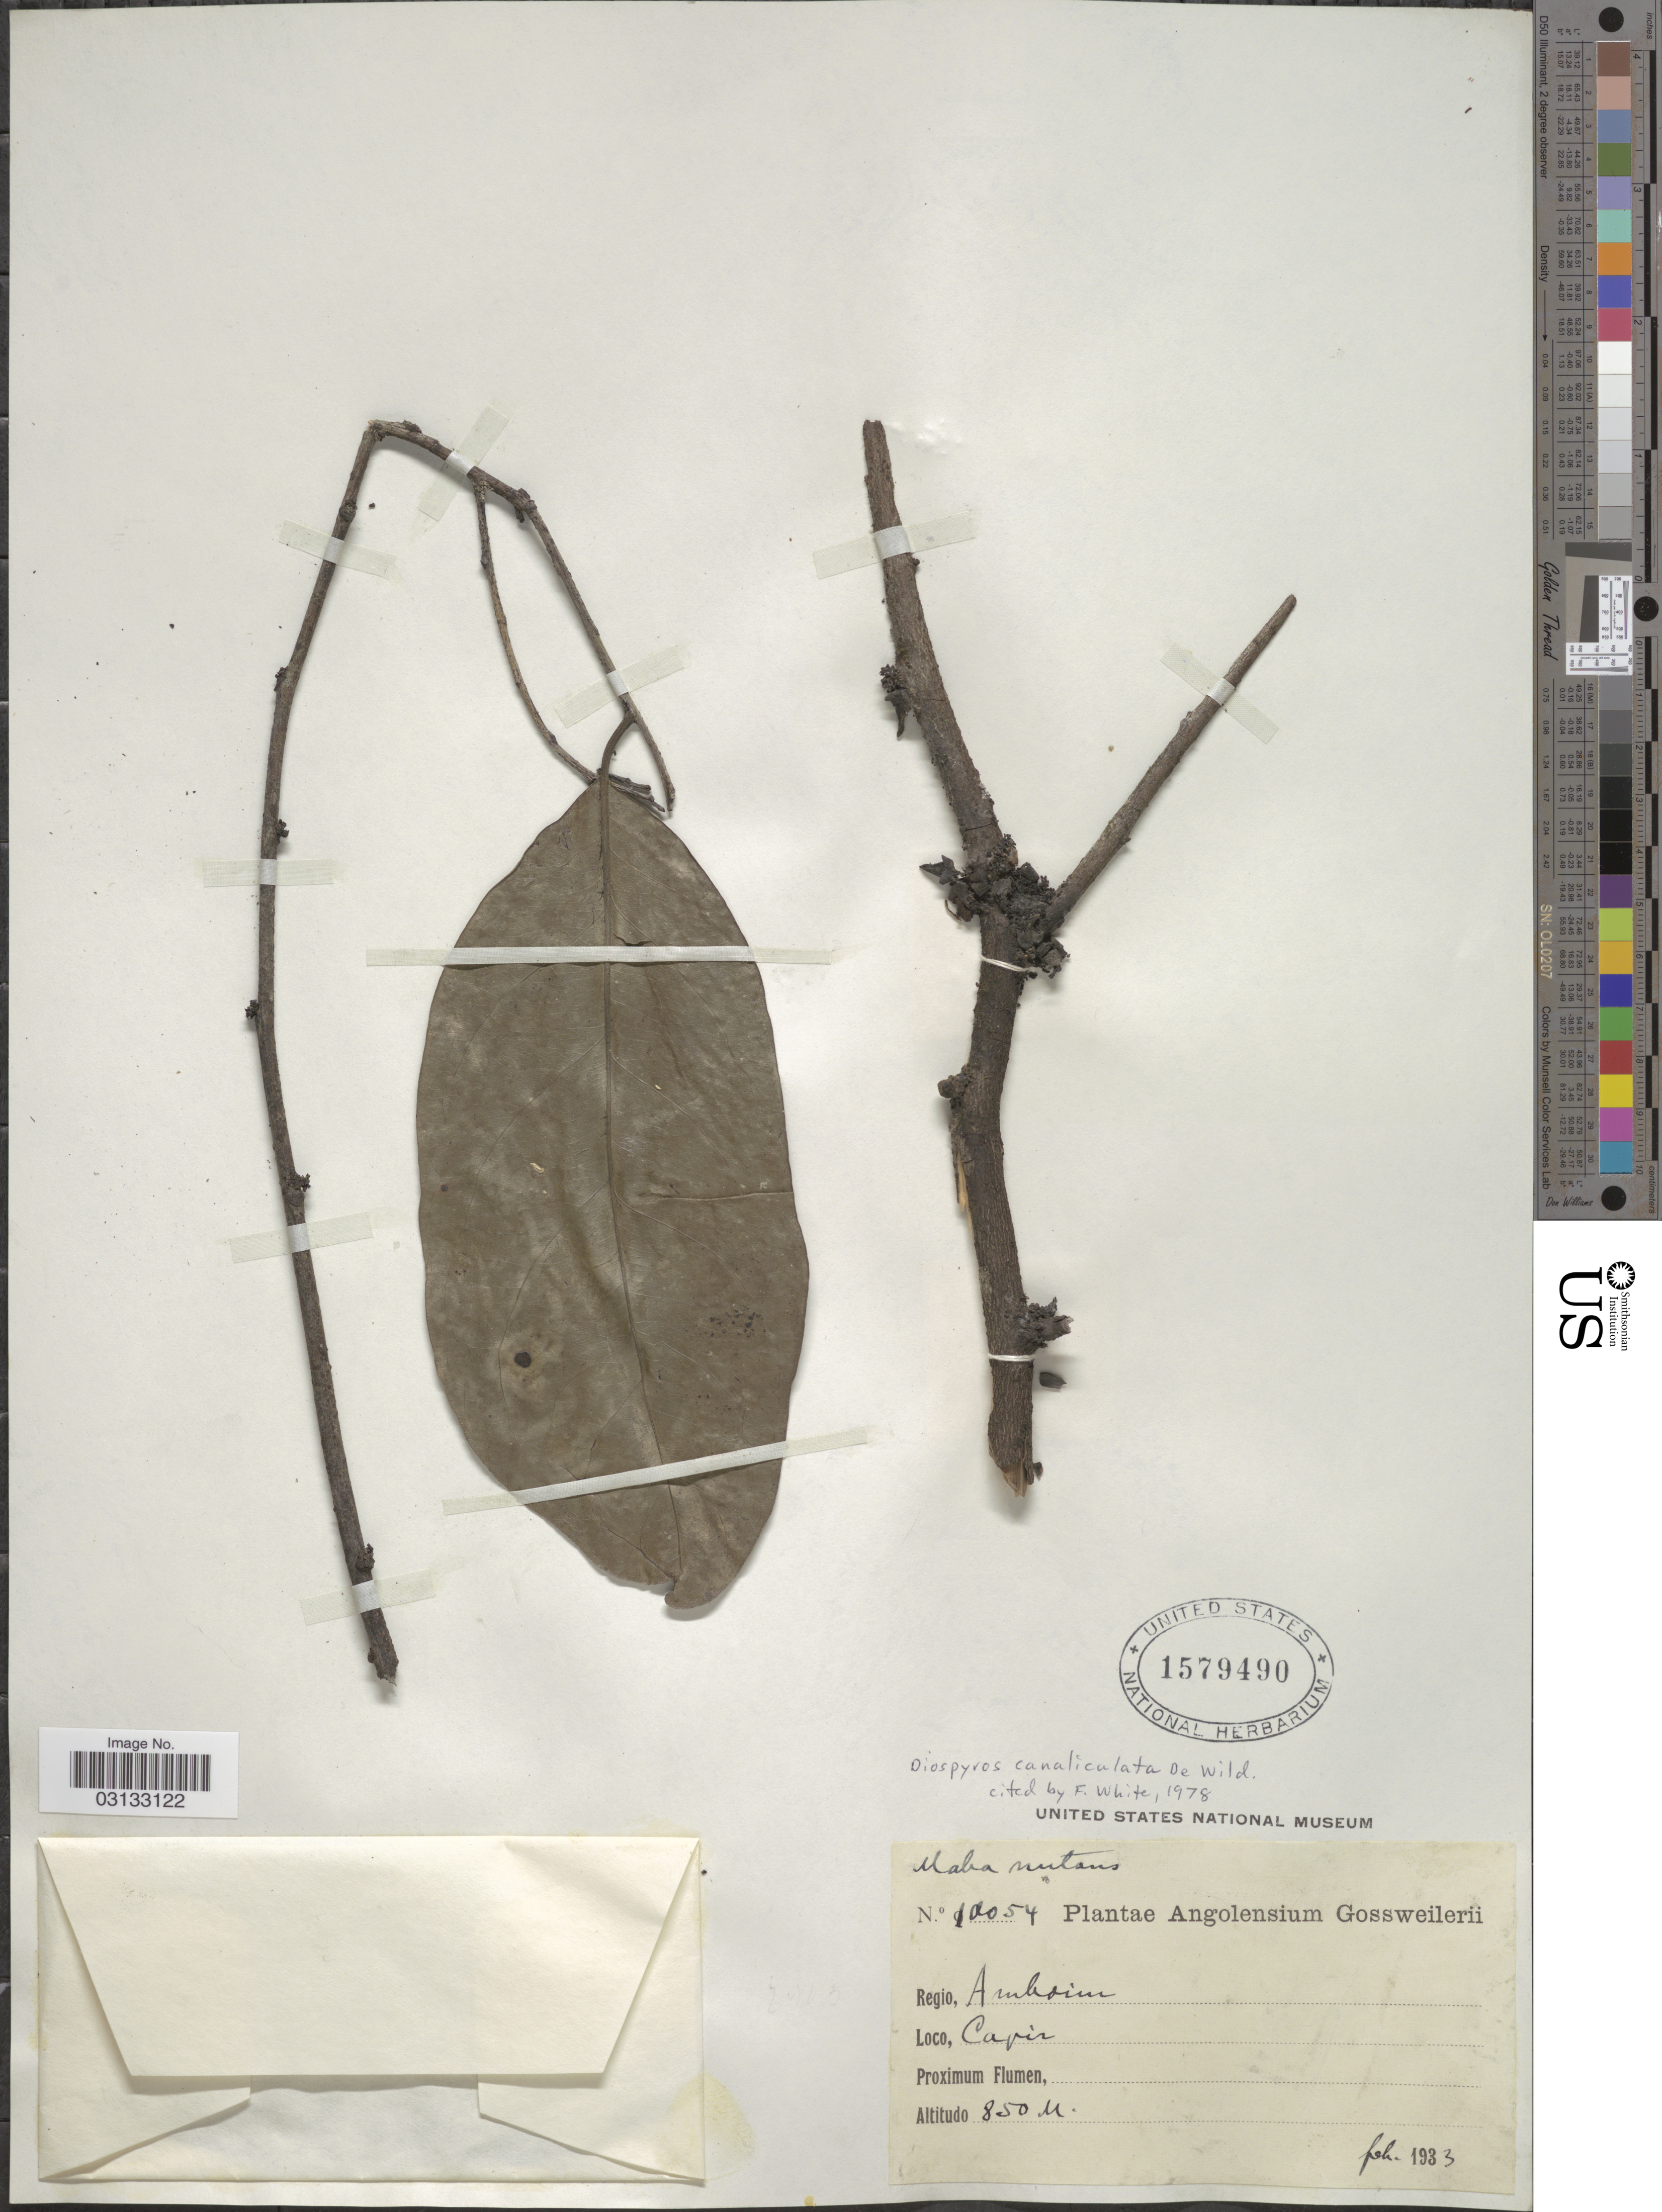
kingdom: Plantae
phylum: Tracheophyta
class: Magnoliopsida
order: Ericales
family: Ebenaceae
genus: Diospyros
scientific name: Diospyros canaliculata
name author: De Wild.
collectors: -. Gossweiler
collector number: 10054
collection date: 1933-02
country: Angola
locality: Regio, Amboim, Capir.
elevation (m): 850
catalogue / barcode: US 1579490